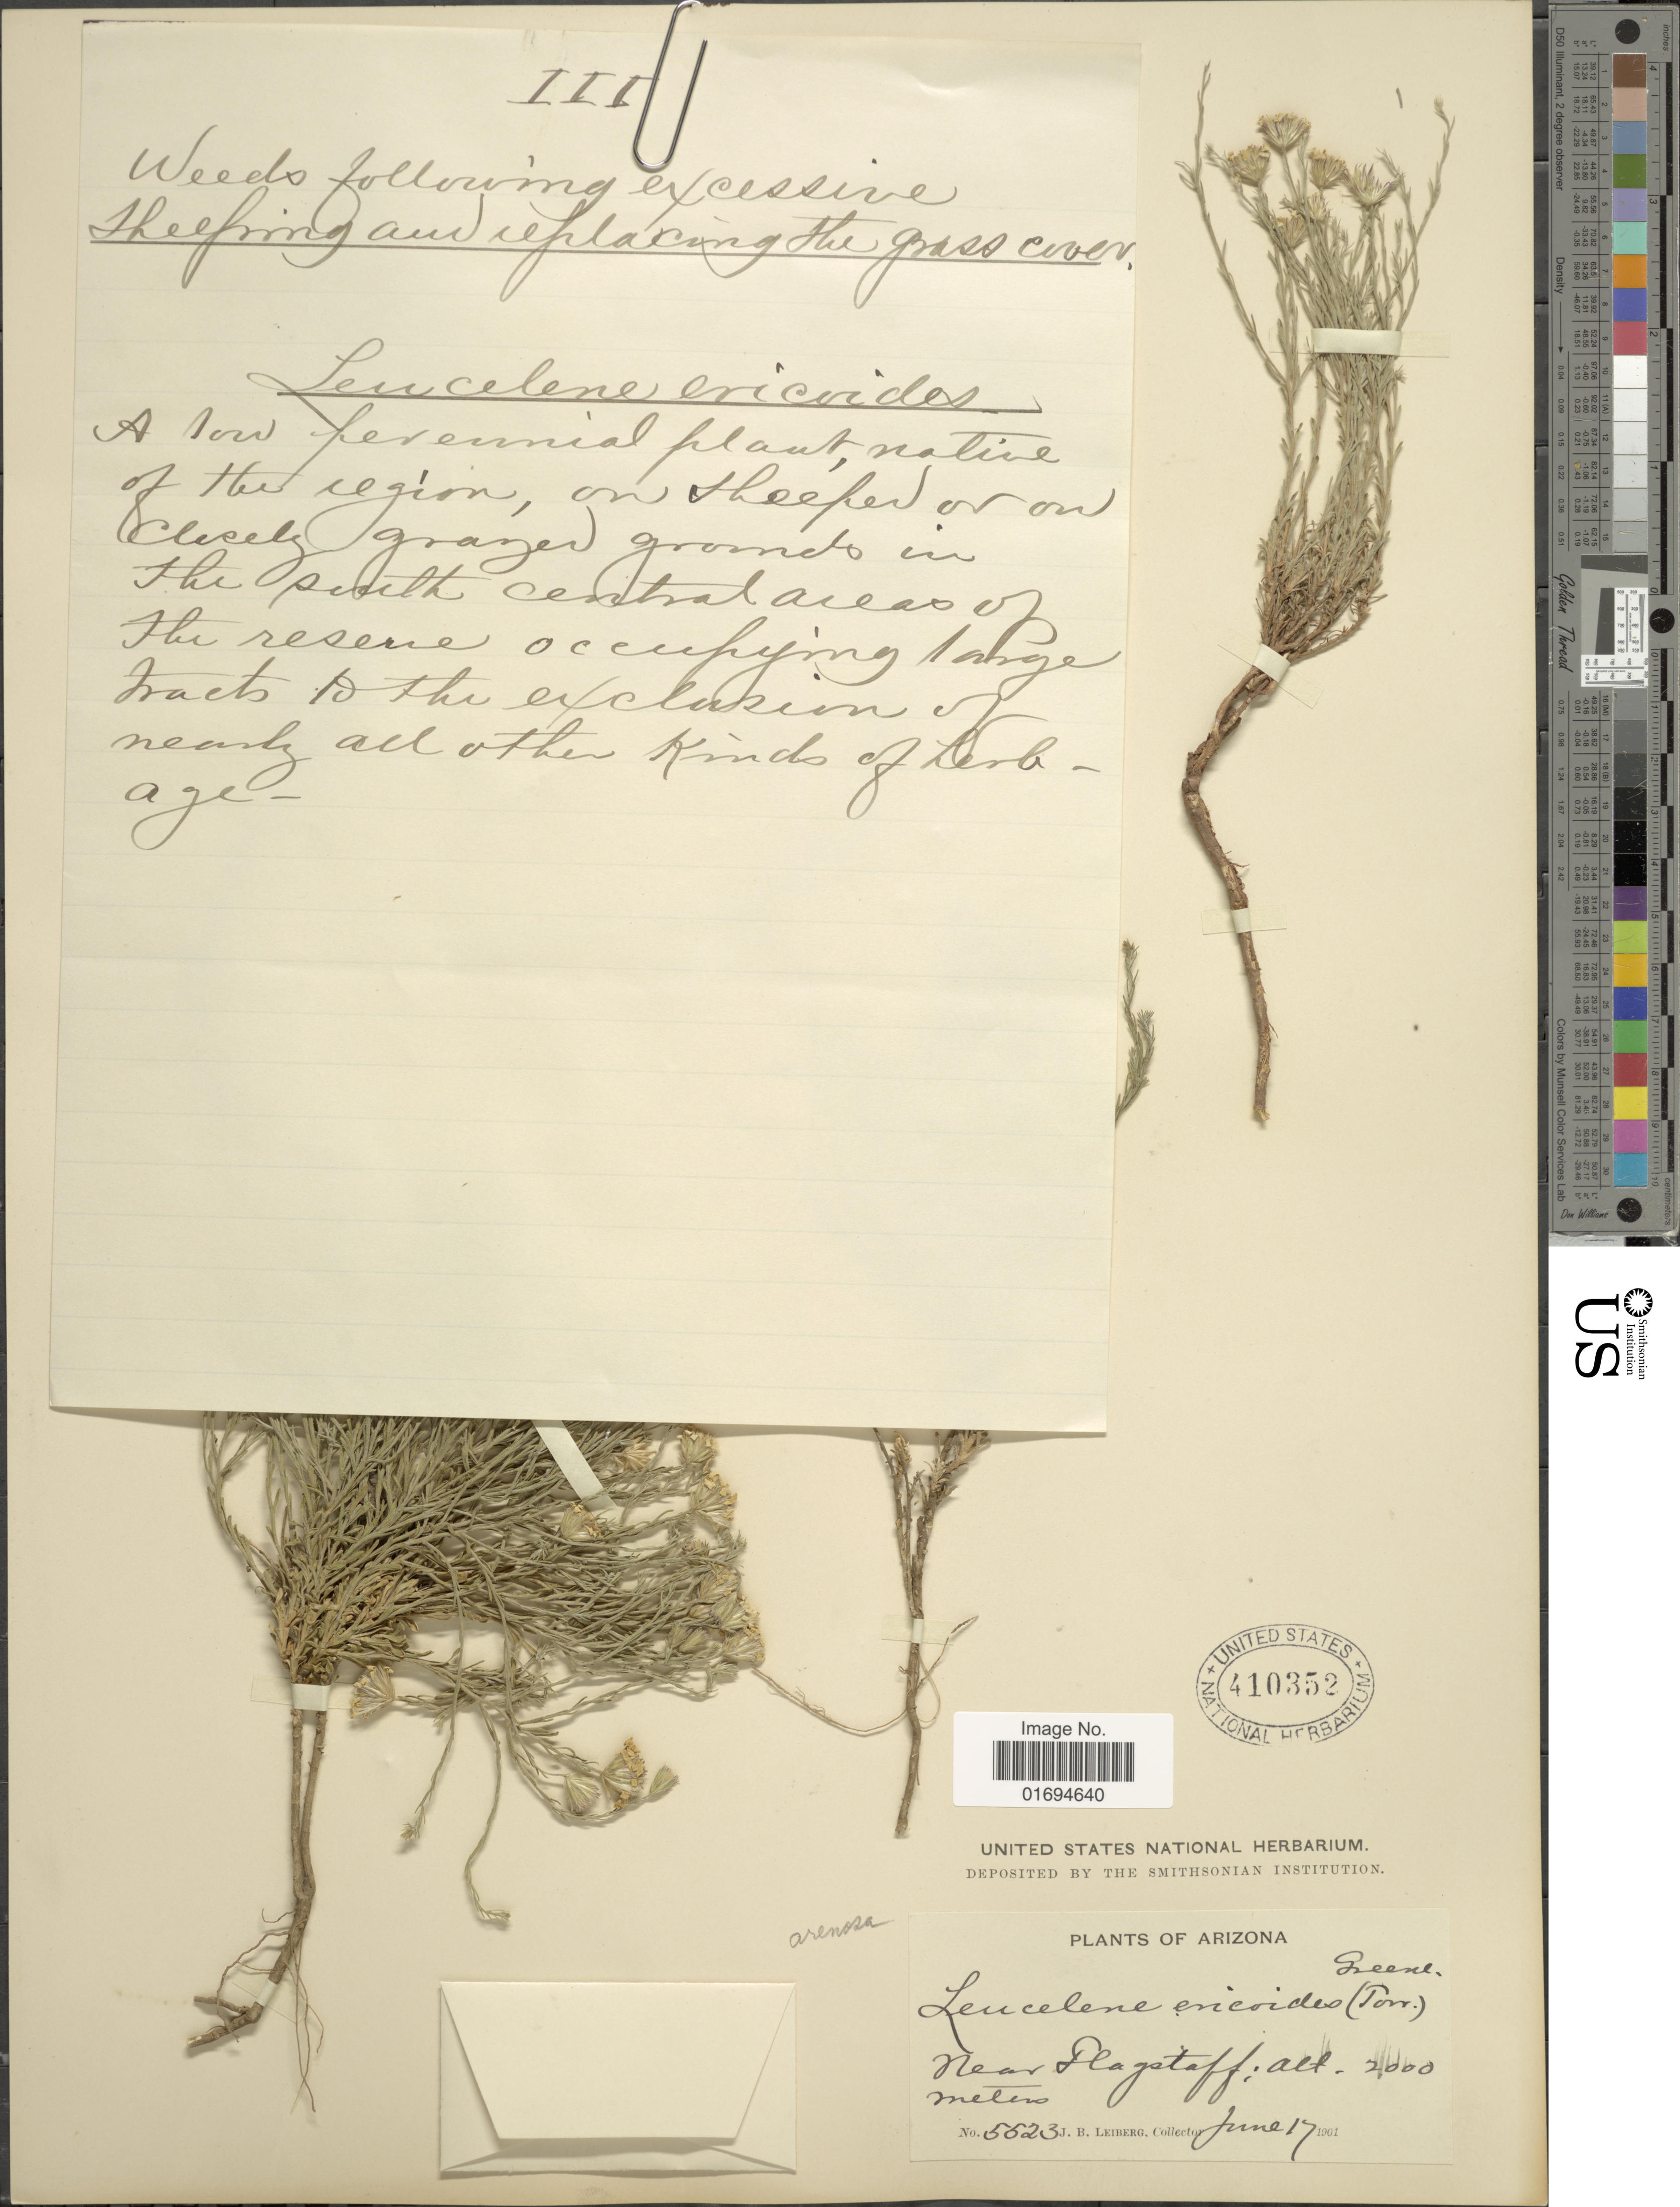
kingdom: Plantae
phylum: Tracheophyta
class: Magnoliopsida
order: Asterales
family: Asteraceae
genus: Chaetopappa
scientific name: Chaetopappa ericoides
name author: (Torr.) G.L. Nesom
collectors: J. B. Leiberg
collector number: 5523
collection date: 1901-06-17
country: United States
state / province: Arizona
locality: Near Flagstaff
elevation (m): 2000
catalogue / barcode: US 410352